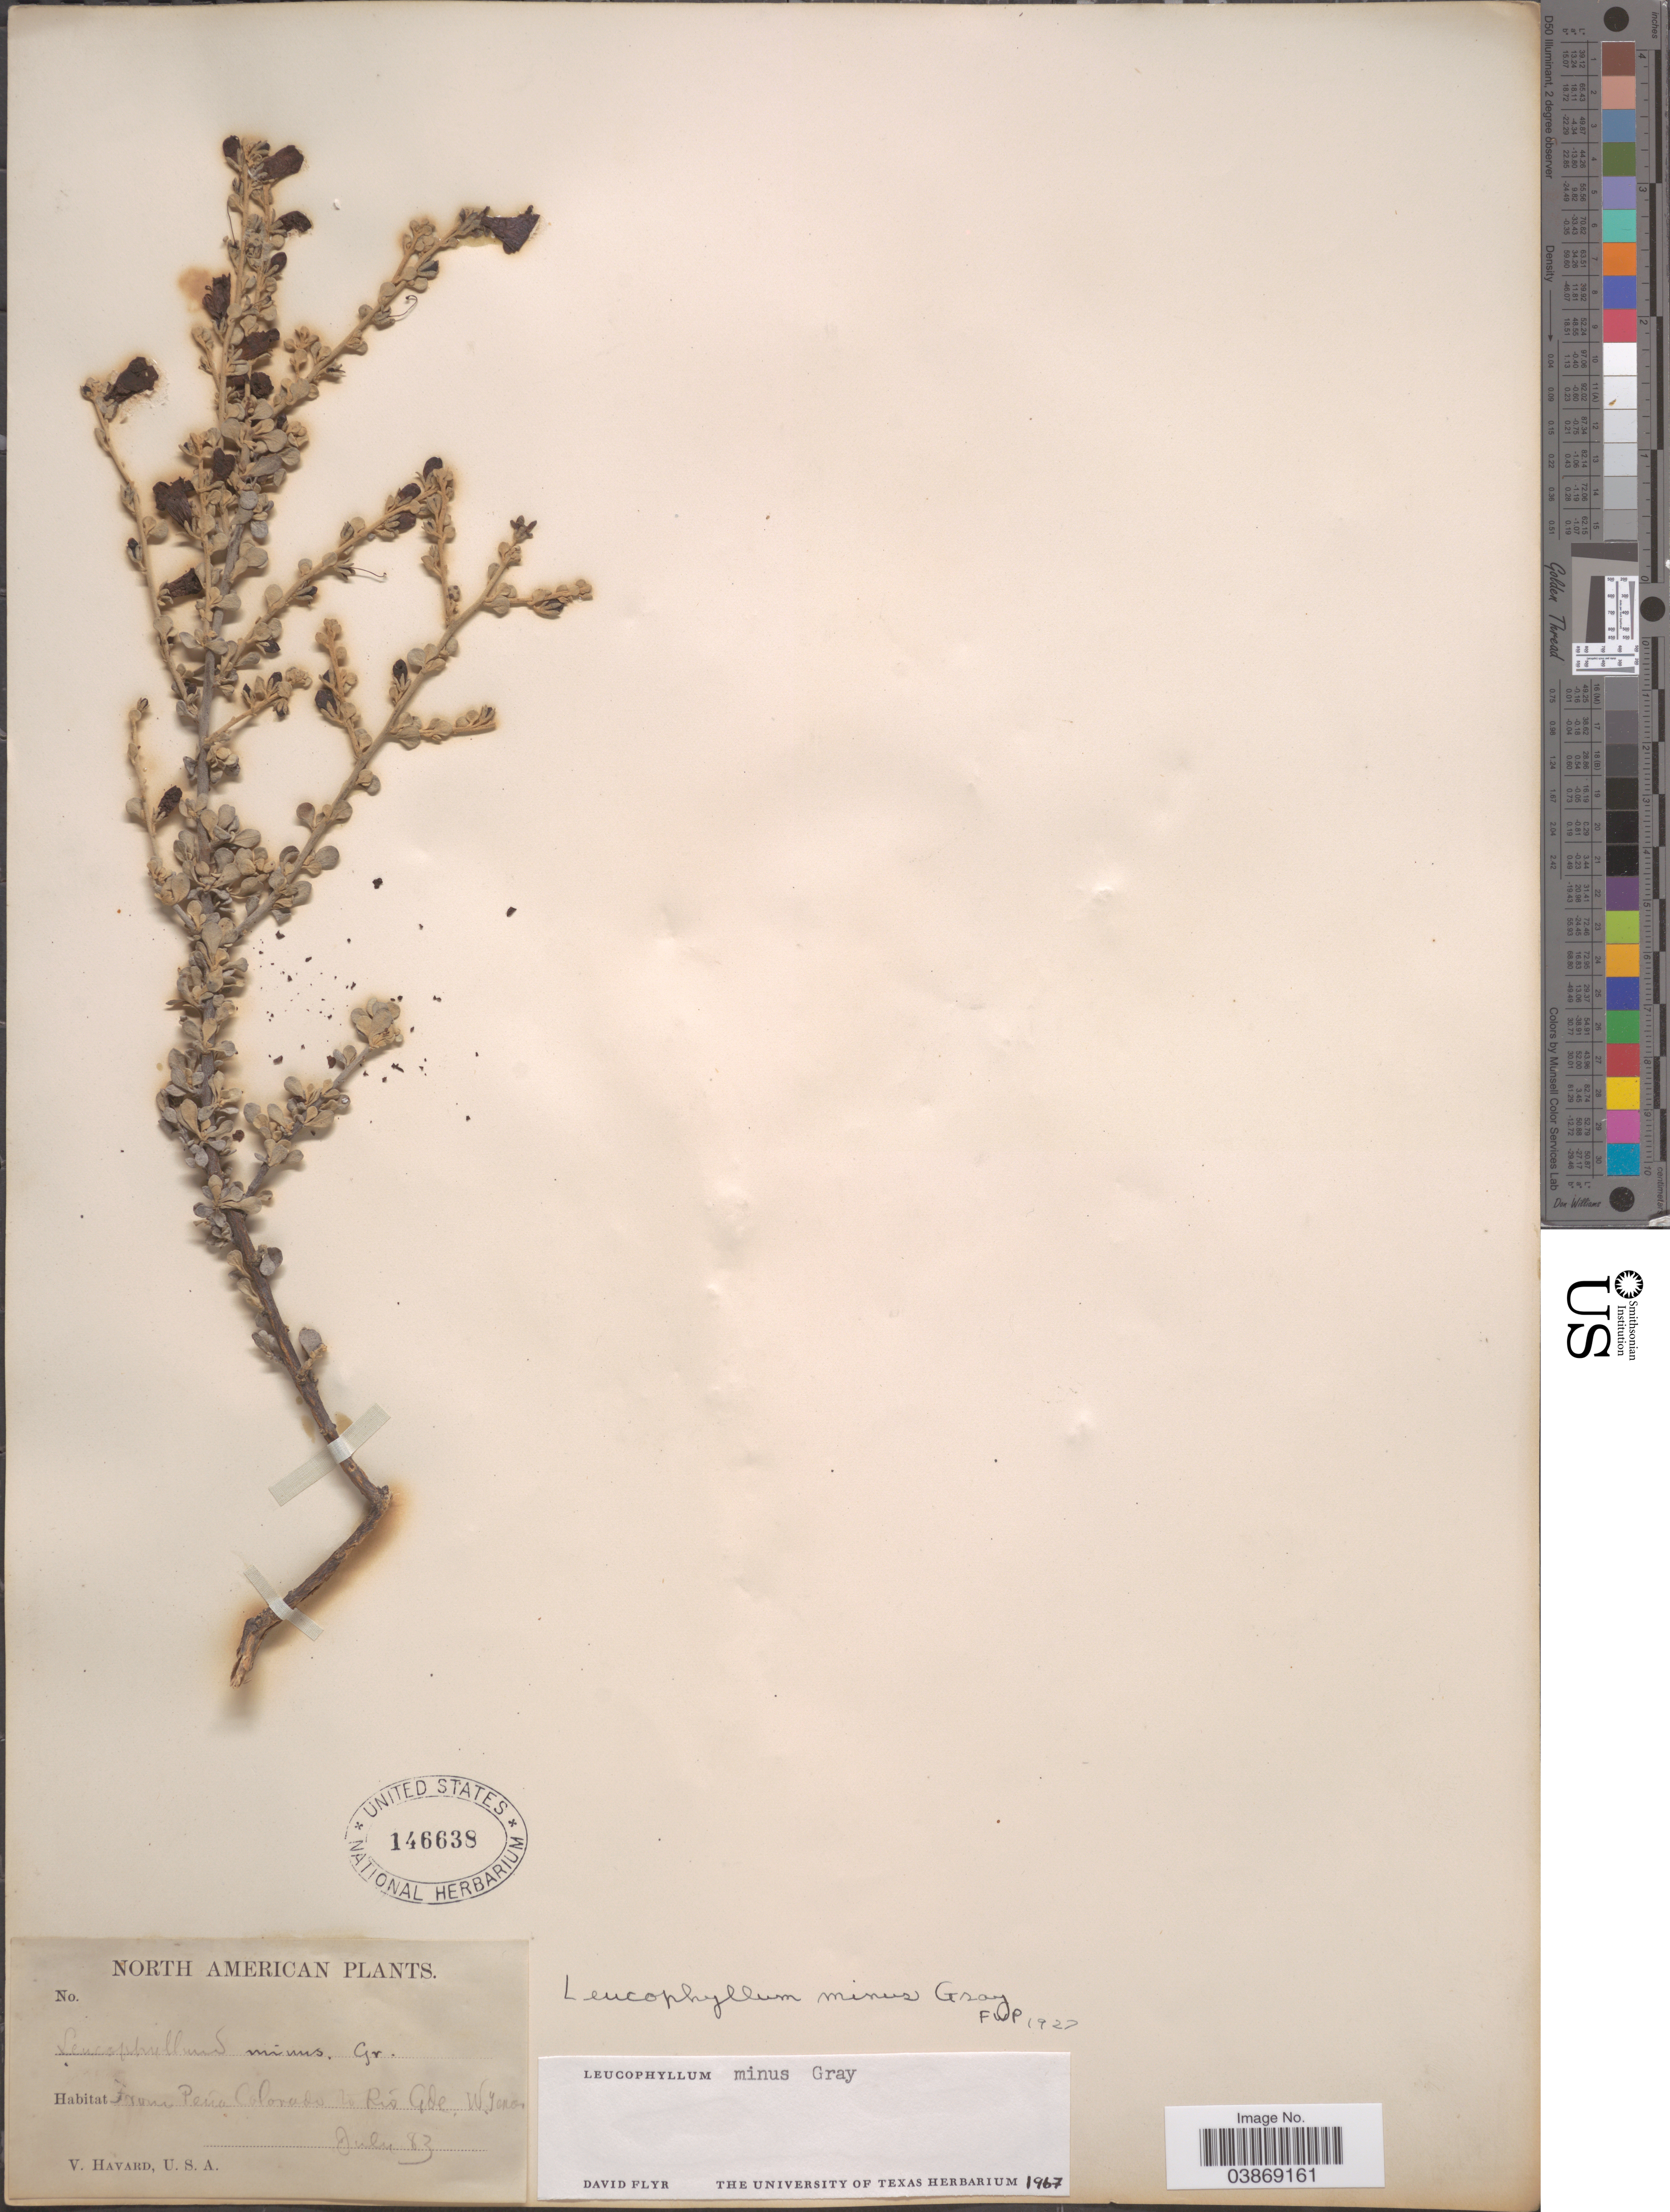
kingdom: Plantae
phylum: Tracheophyta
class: Magnoliopsida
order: Lamiales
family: Scrophulariaceae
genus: Leucophyllum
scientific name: Leucophyllum minus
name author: A. Gray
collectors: V. Havard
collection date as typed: Transcribed d/m/y: /7/83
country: United States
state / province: Texas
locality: From Peña Colorado to Rio Gde, W. Texas.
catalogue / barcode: US 146638